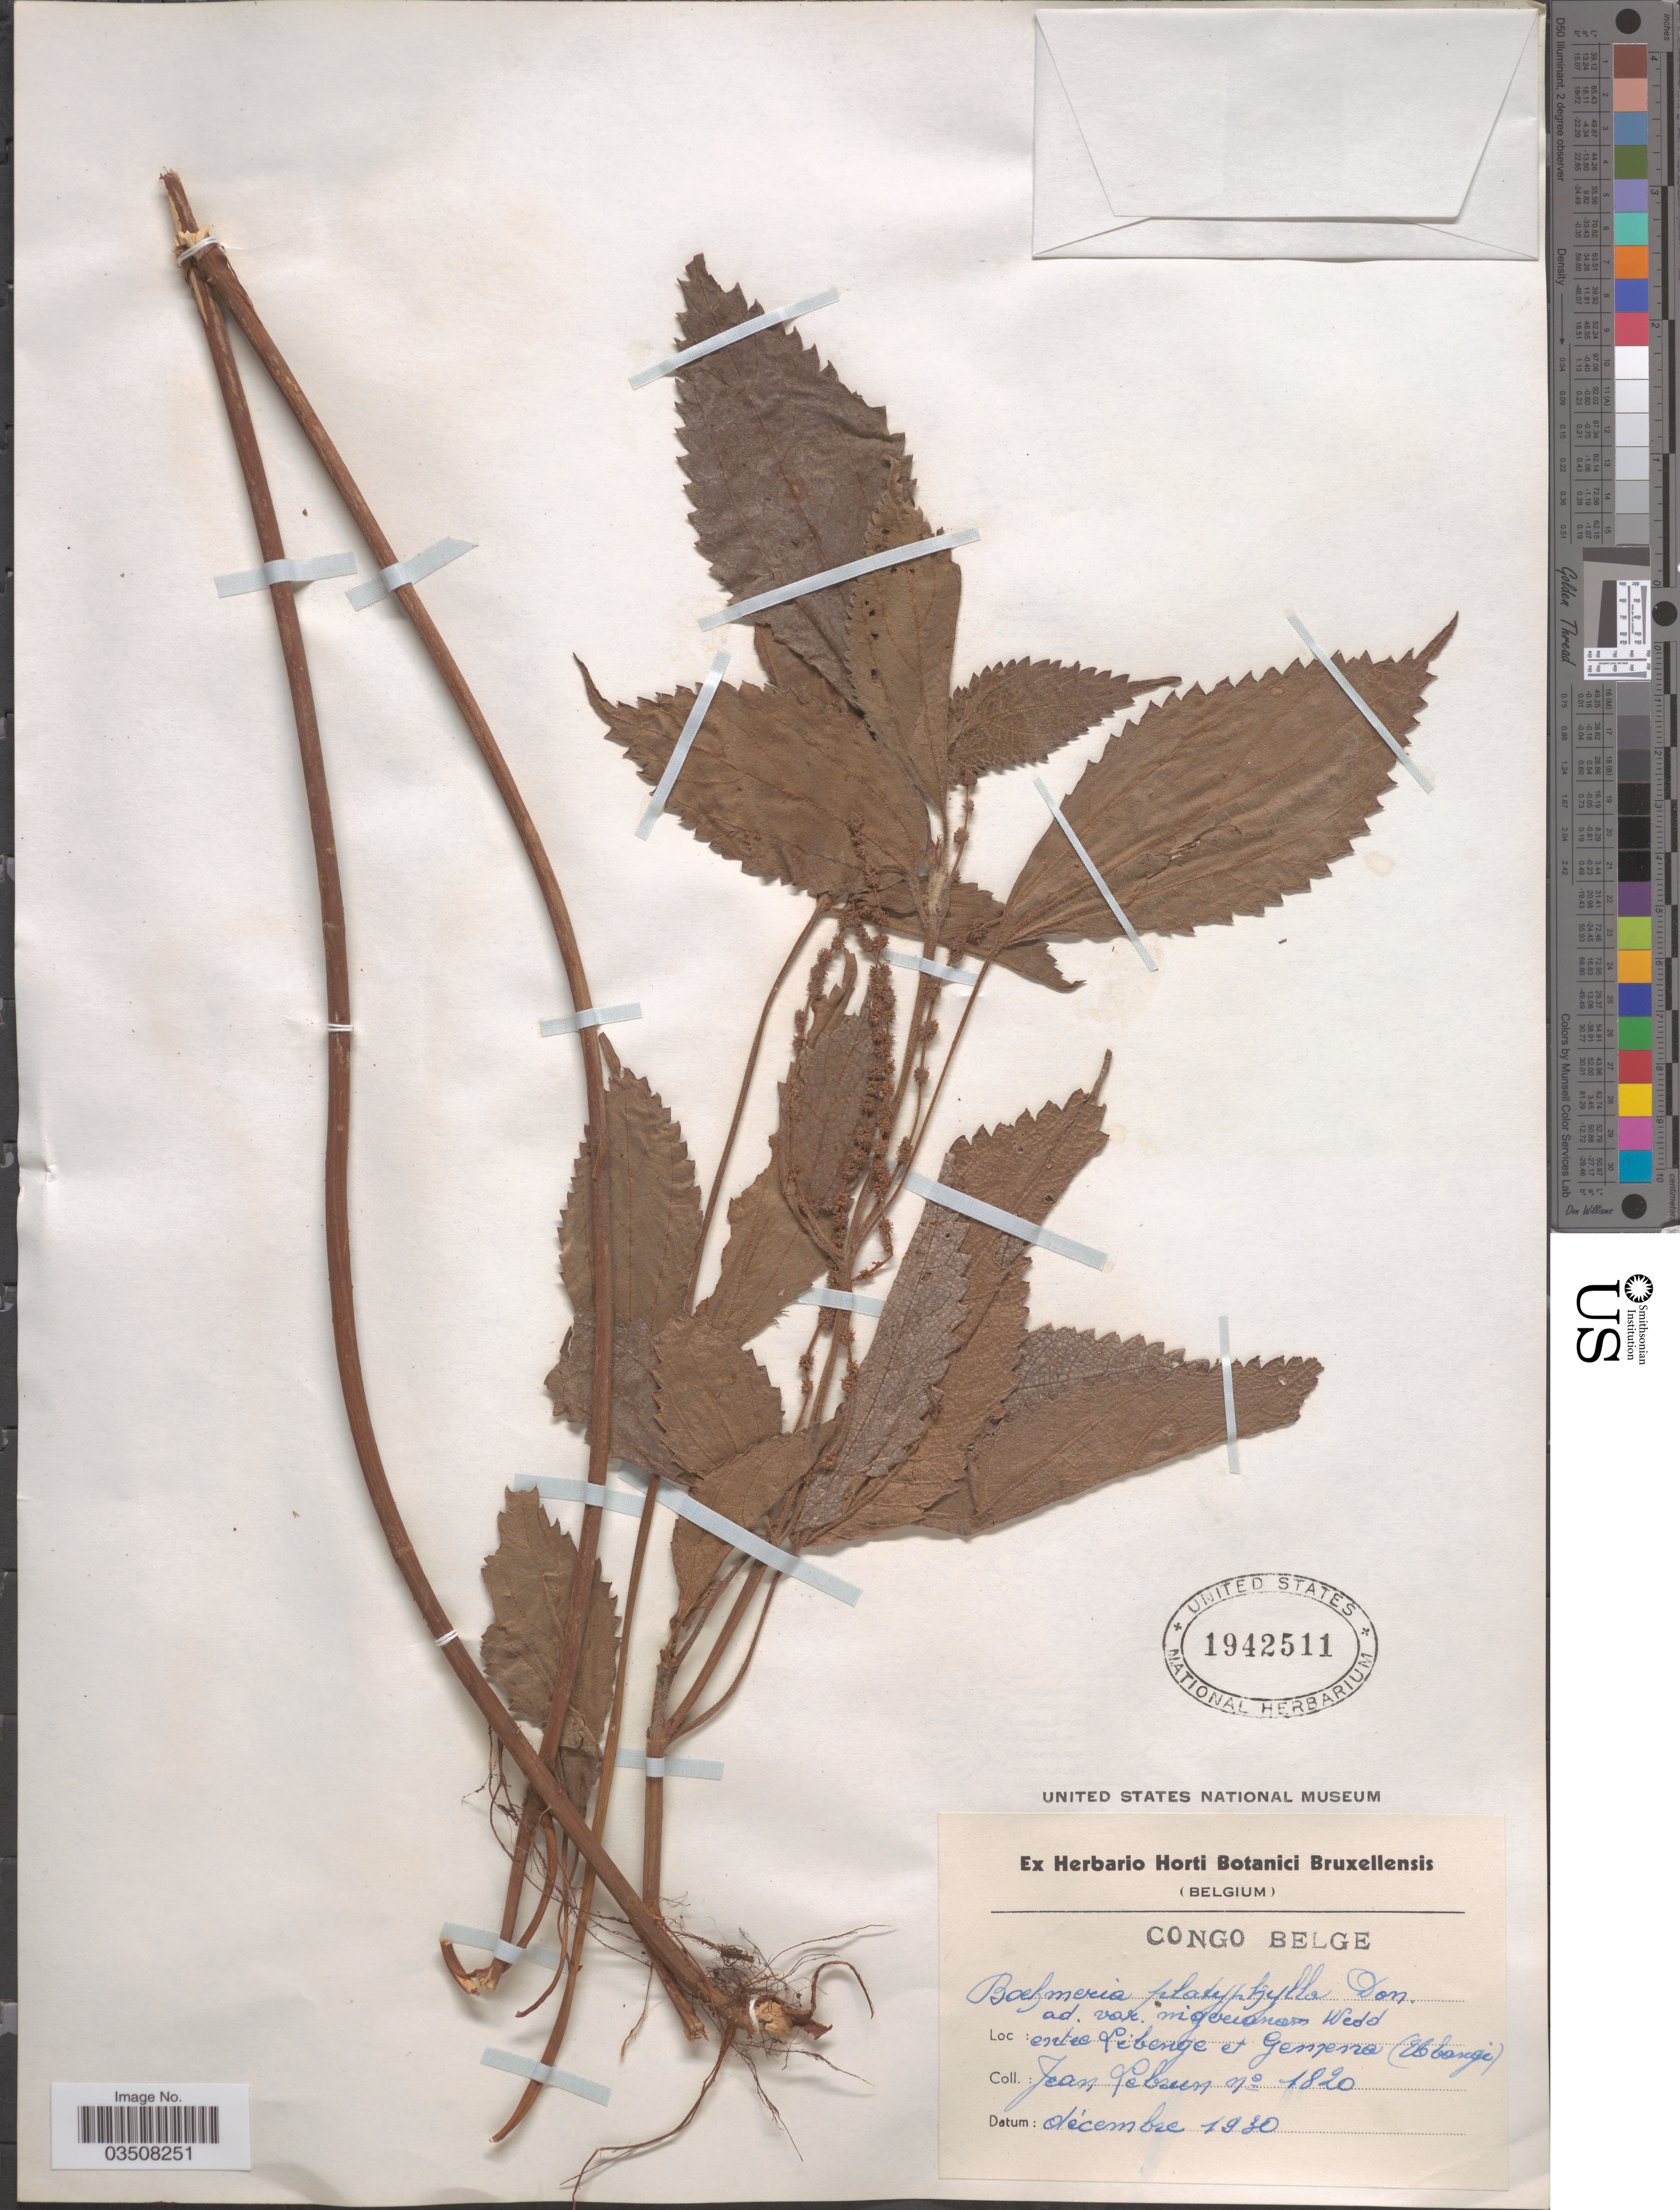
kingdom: Plantae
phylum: Tracheophyta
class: Magnoliopsida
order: Rosales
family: Urticaceae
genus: Boehmeria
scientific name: Boehmeria platyphylla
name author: G. Don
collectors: J. A. Lebrun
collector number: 1820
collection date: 1930-12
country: Congo, Democratic Republic of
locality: Congo Belge. Entre Lebenge et Gemena (Ubange).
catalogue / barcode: US 1942511